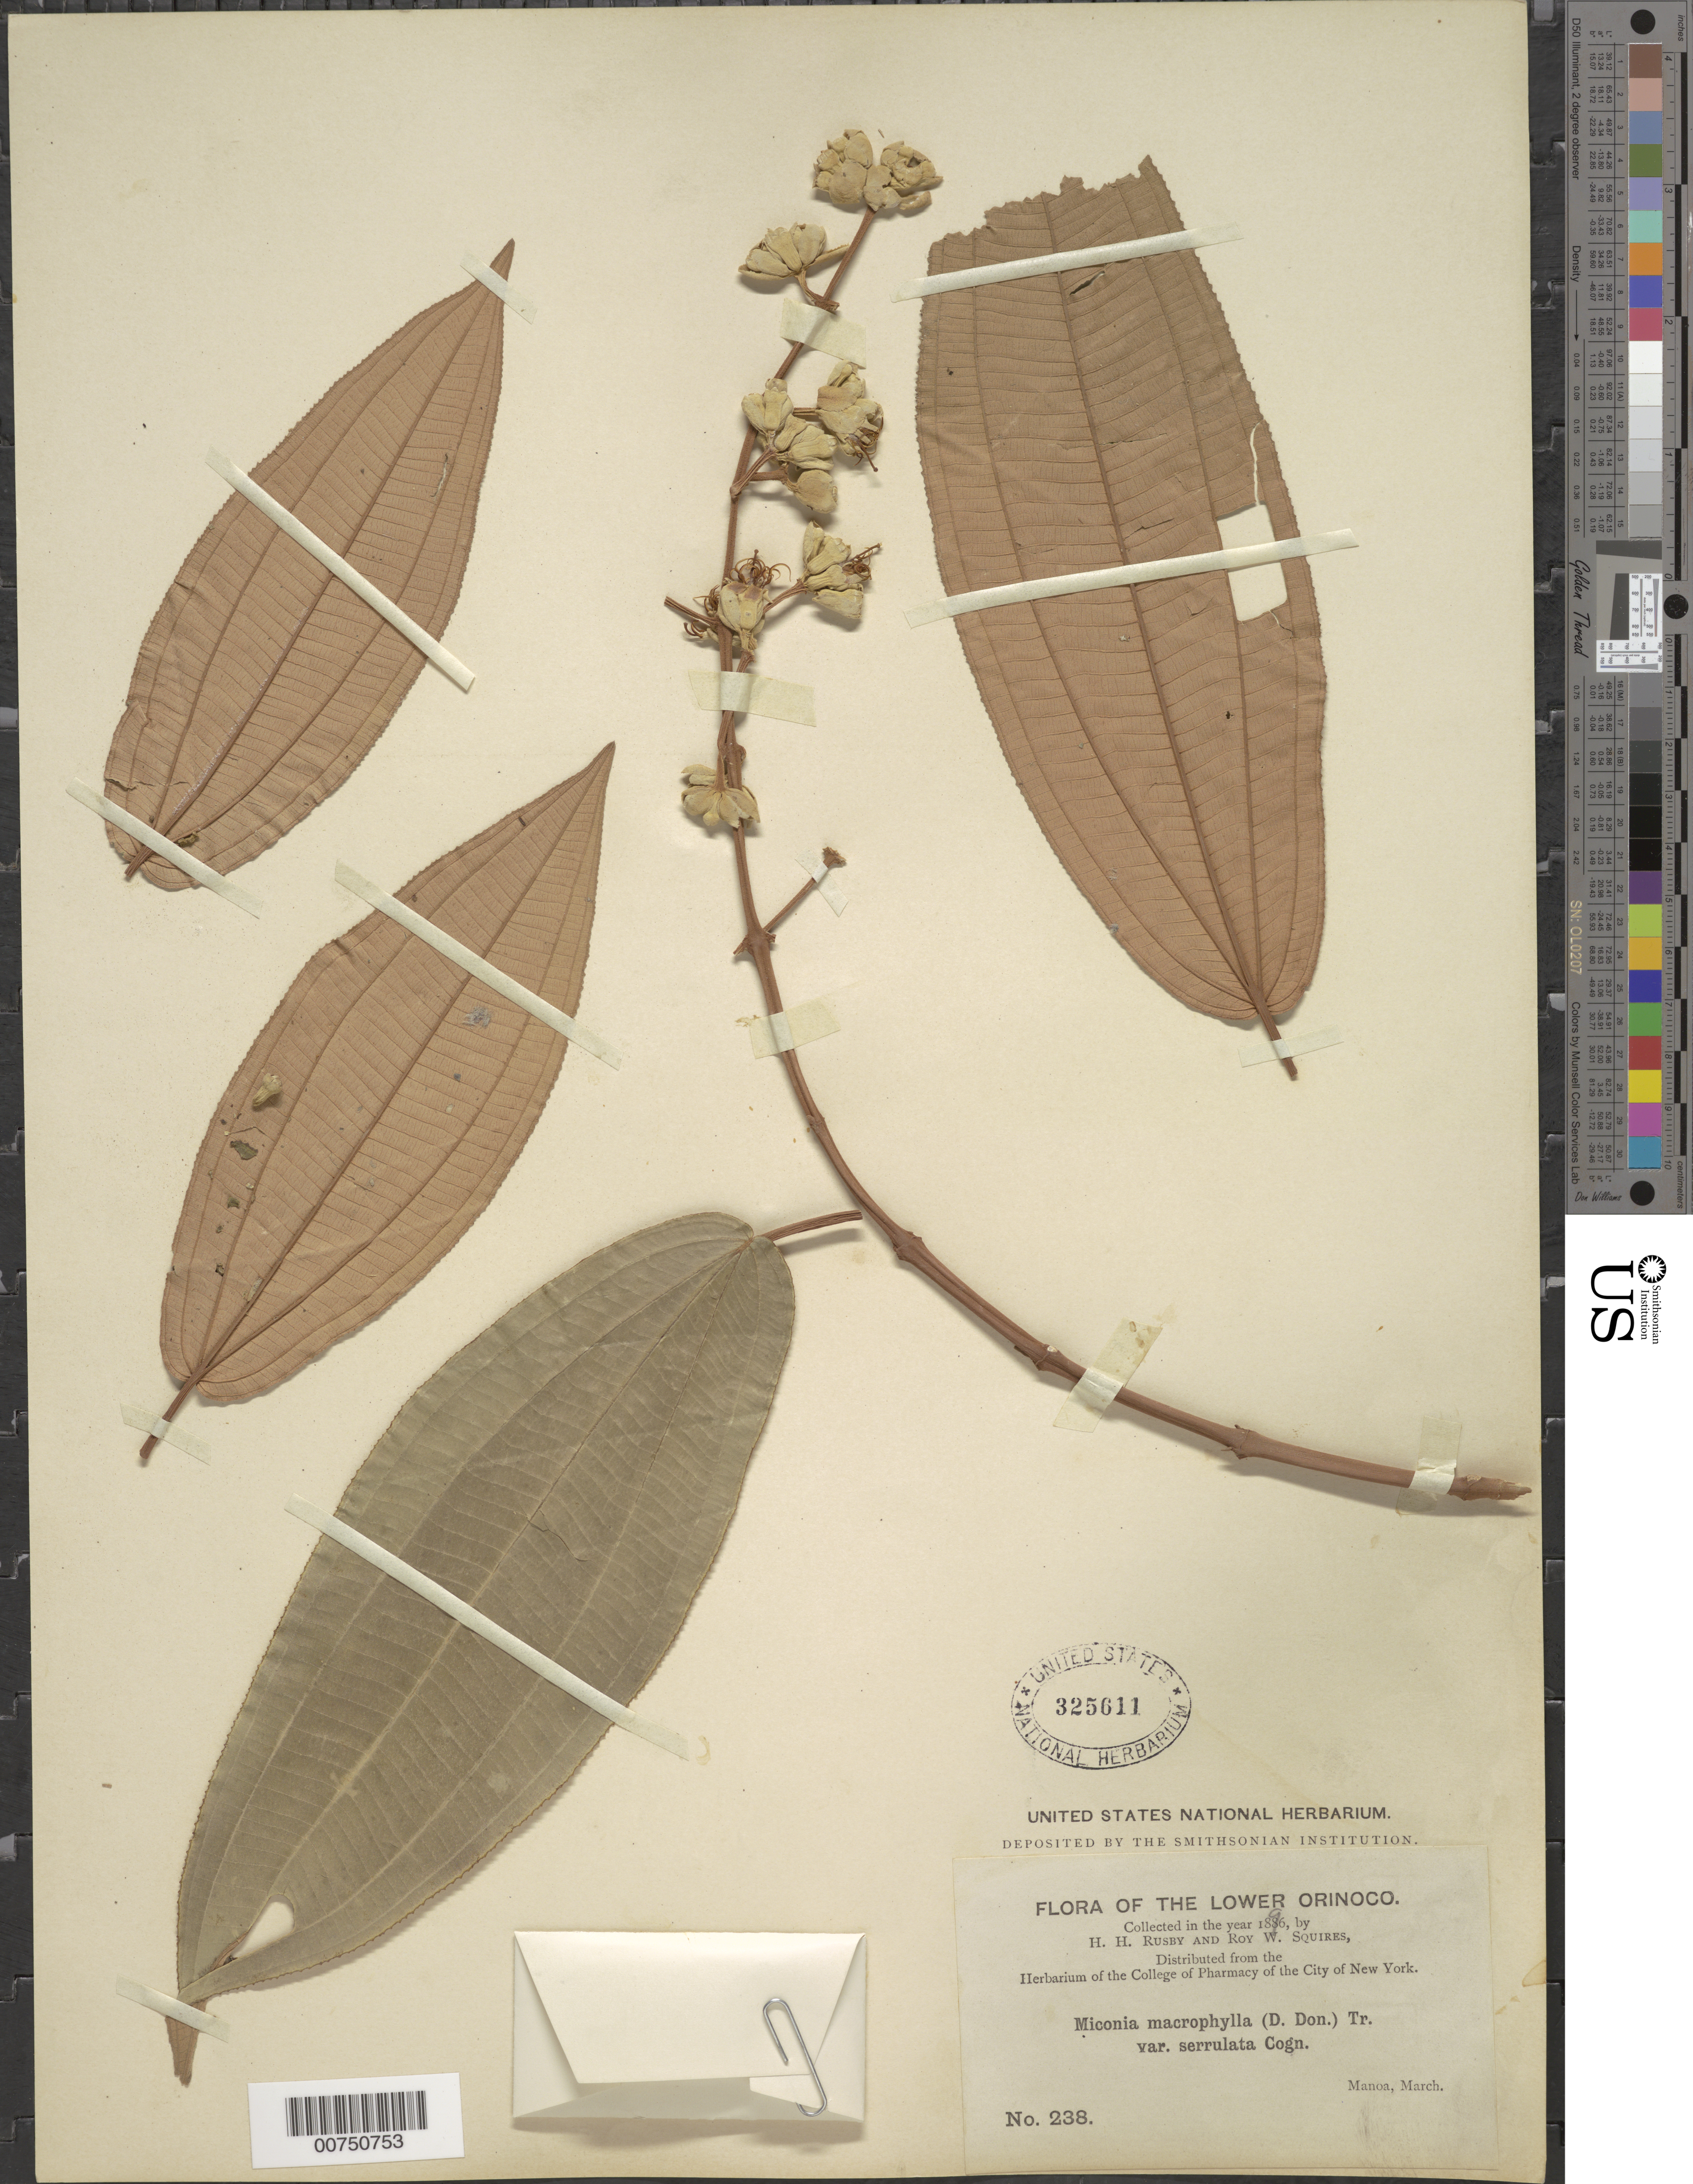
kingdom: Plantae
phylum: Tracheophyta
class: Magnoliopsida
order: Myrtales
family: Melastomataceae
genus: Miconia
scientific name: Miconia serrulata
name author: (DC.) Naudin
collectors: H. H. Rusby & R. Squires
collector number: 238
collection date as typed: March 1896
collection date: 1896-03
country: Venezuela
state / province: Delta Amacuro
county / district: Antonio Díaz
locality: Lower Orinoco, Manoa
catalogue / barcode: US 325611